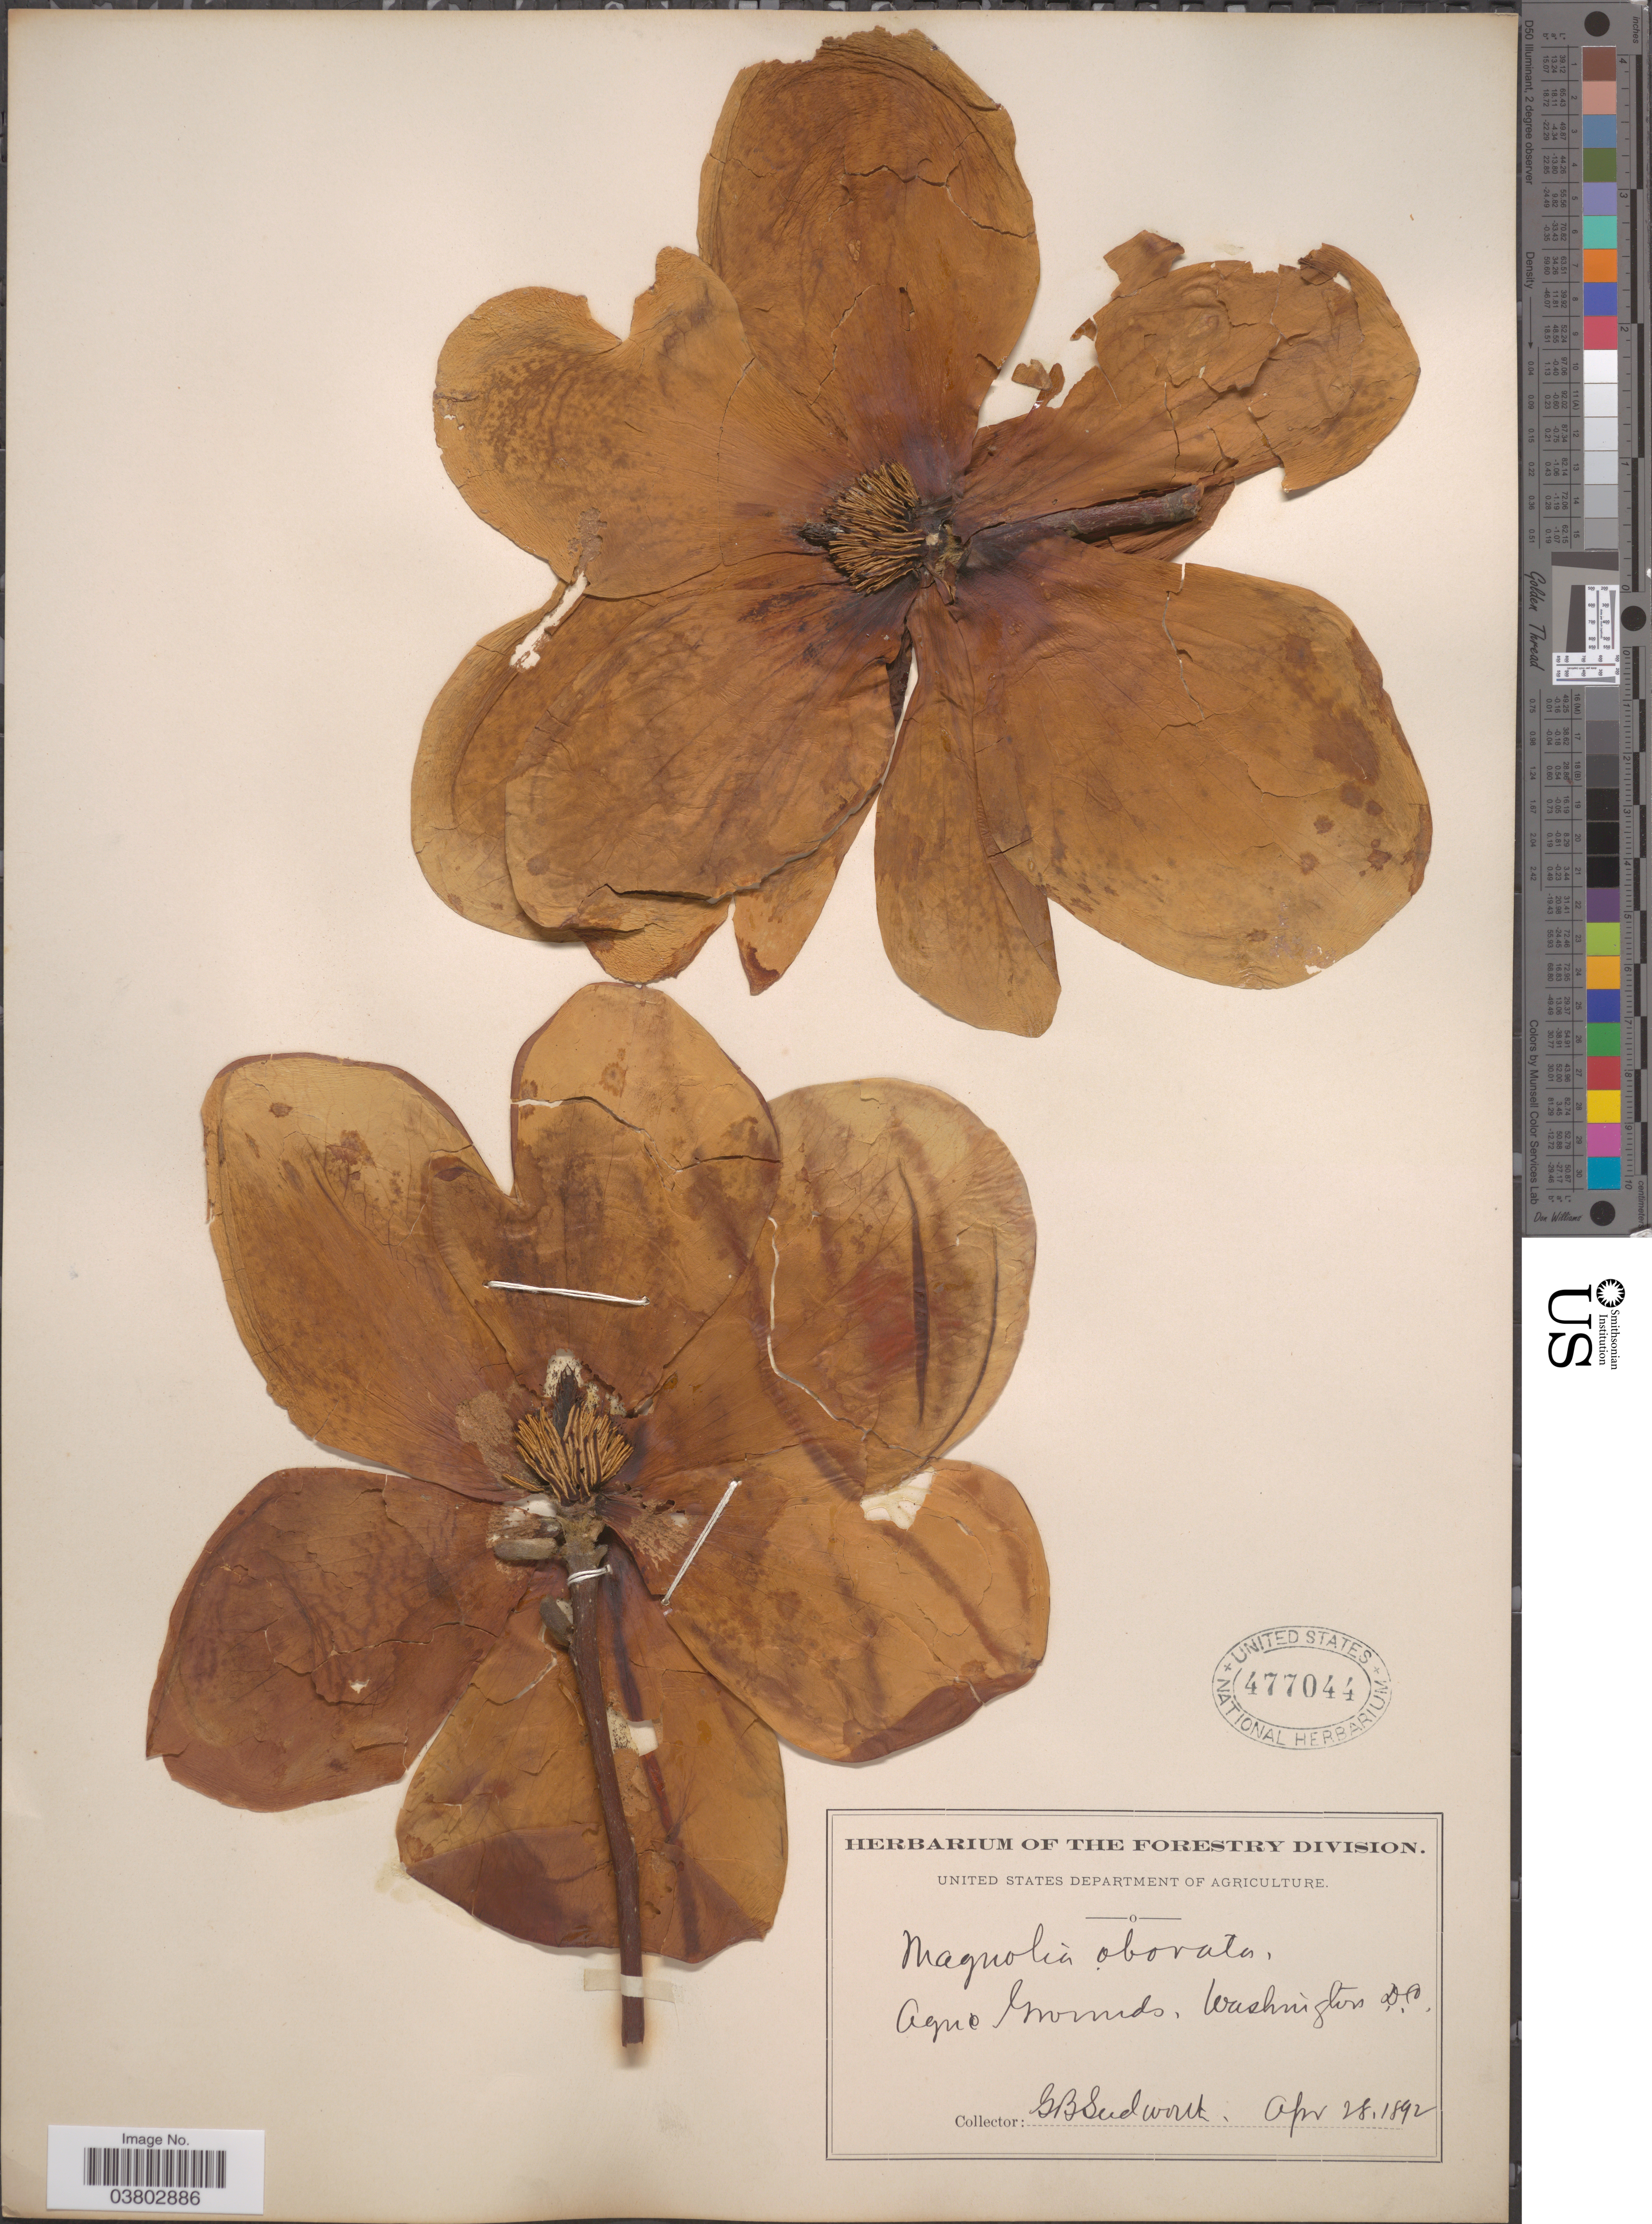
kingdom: Plantae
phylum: Tracheophyta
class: Magnoliopsida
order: Magnoliales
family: Magnoliaceae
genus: Magnolia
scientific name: Magnolia obovata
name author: Thunb.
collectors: G. B. Sudworth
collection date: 1892-04-28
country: United States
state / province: District of Columbia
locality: Agric Grounds. Washington.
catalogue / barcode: US 477044